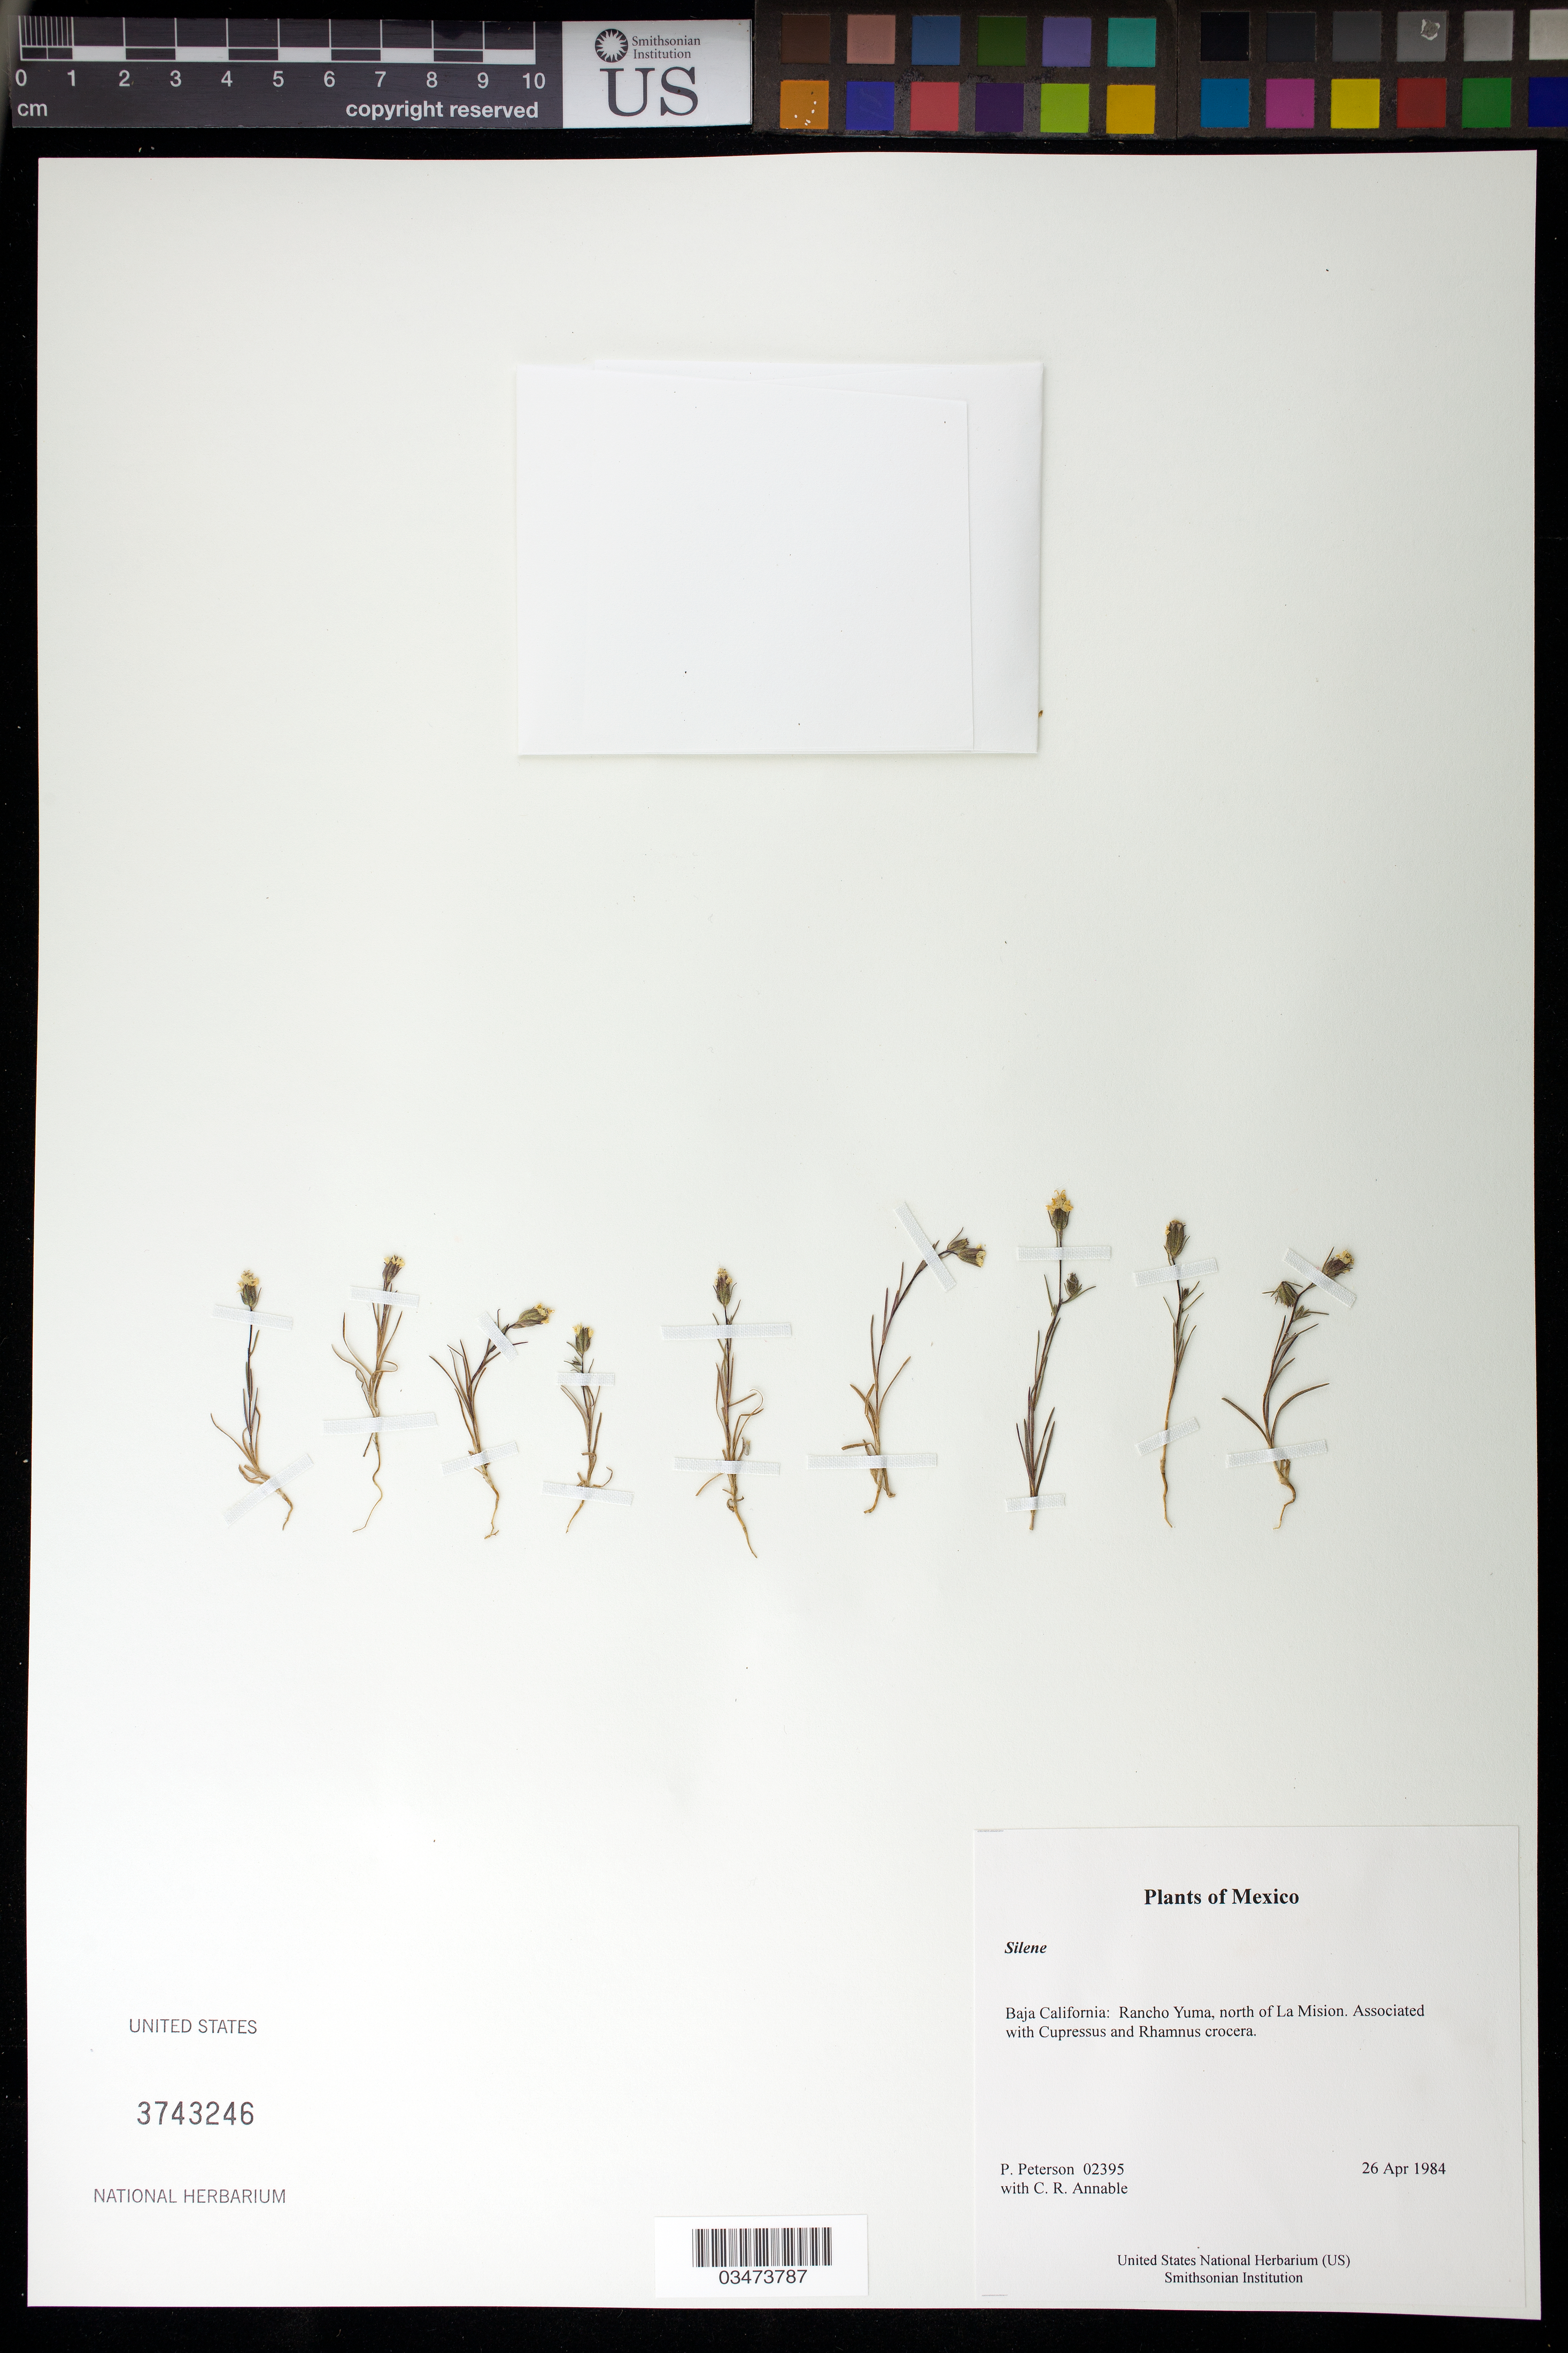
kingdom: Plantae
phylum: Tracheophyta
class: Magnoliopsida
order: Caryophyllales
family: Caryophyllaceae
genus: Silene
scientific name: Silene sp.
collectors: P. M. Peterson & C. R. Annable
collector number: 02395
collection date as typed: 26 Apr 1984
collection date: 1984-04-26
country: Mexico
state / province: Baja California Norte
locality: Rancho Yuma, north of La Mision.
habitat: Associated with Cupressus and Rhamnus crocera.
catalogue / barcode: US 3743246